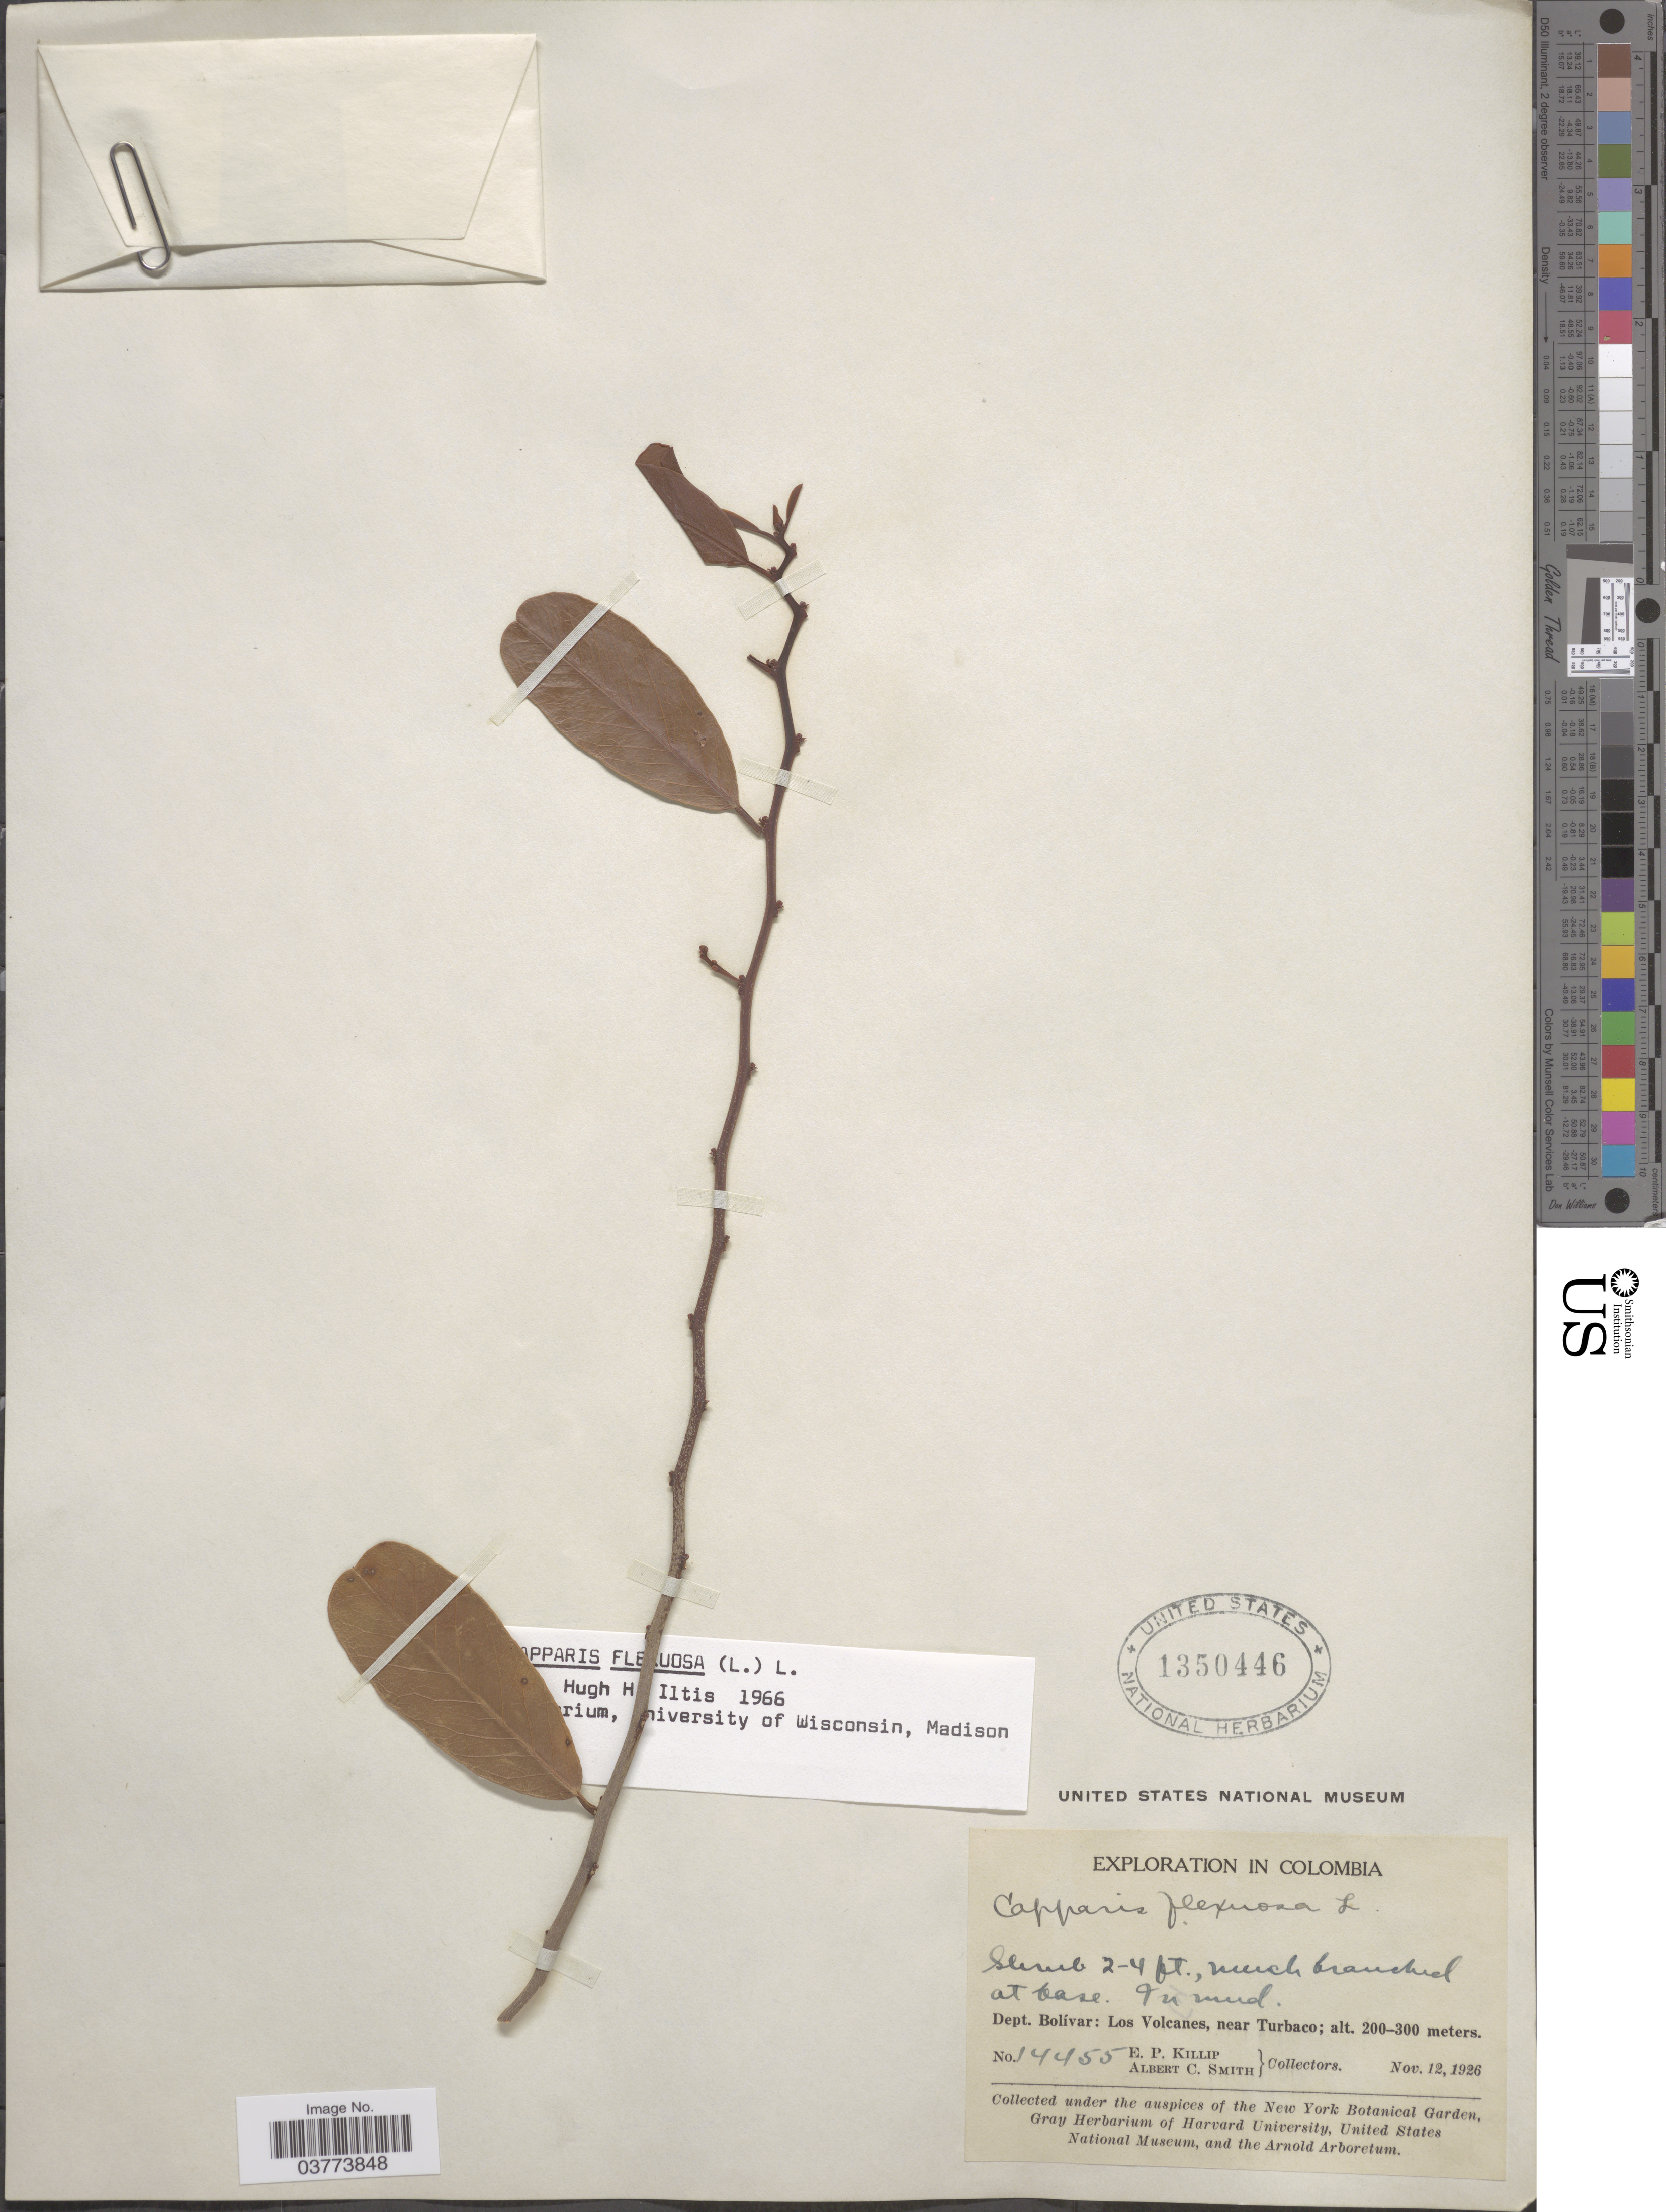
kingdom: Plantae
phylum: Tracheophyta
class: Magnoliopsida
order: Brassicales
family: Capparaceae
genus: Cynophalla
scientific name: Cynophalla flexuosa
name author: (L.) J. Presl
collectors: E. P. Killip & A. C. Smith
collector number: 14455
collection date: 1926-11-12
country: Colombia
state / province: Bolívar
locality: Dept. Bolívar: Los Volcanes, near Turbaco.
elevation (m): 200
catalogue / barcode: US 1350446